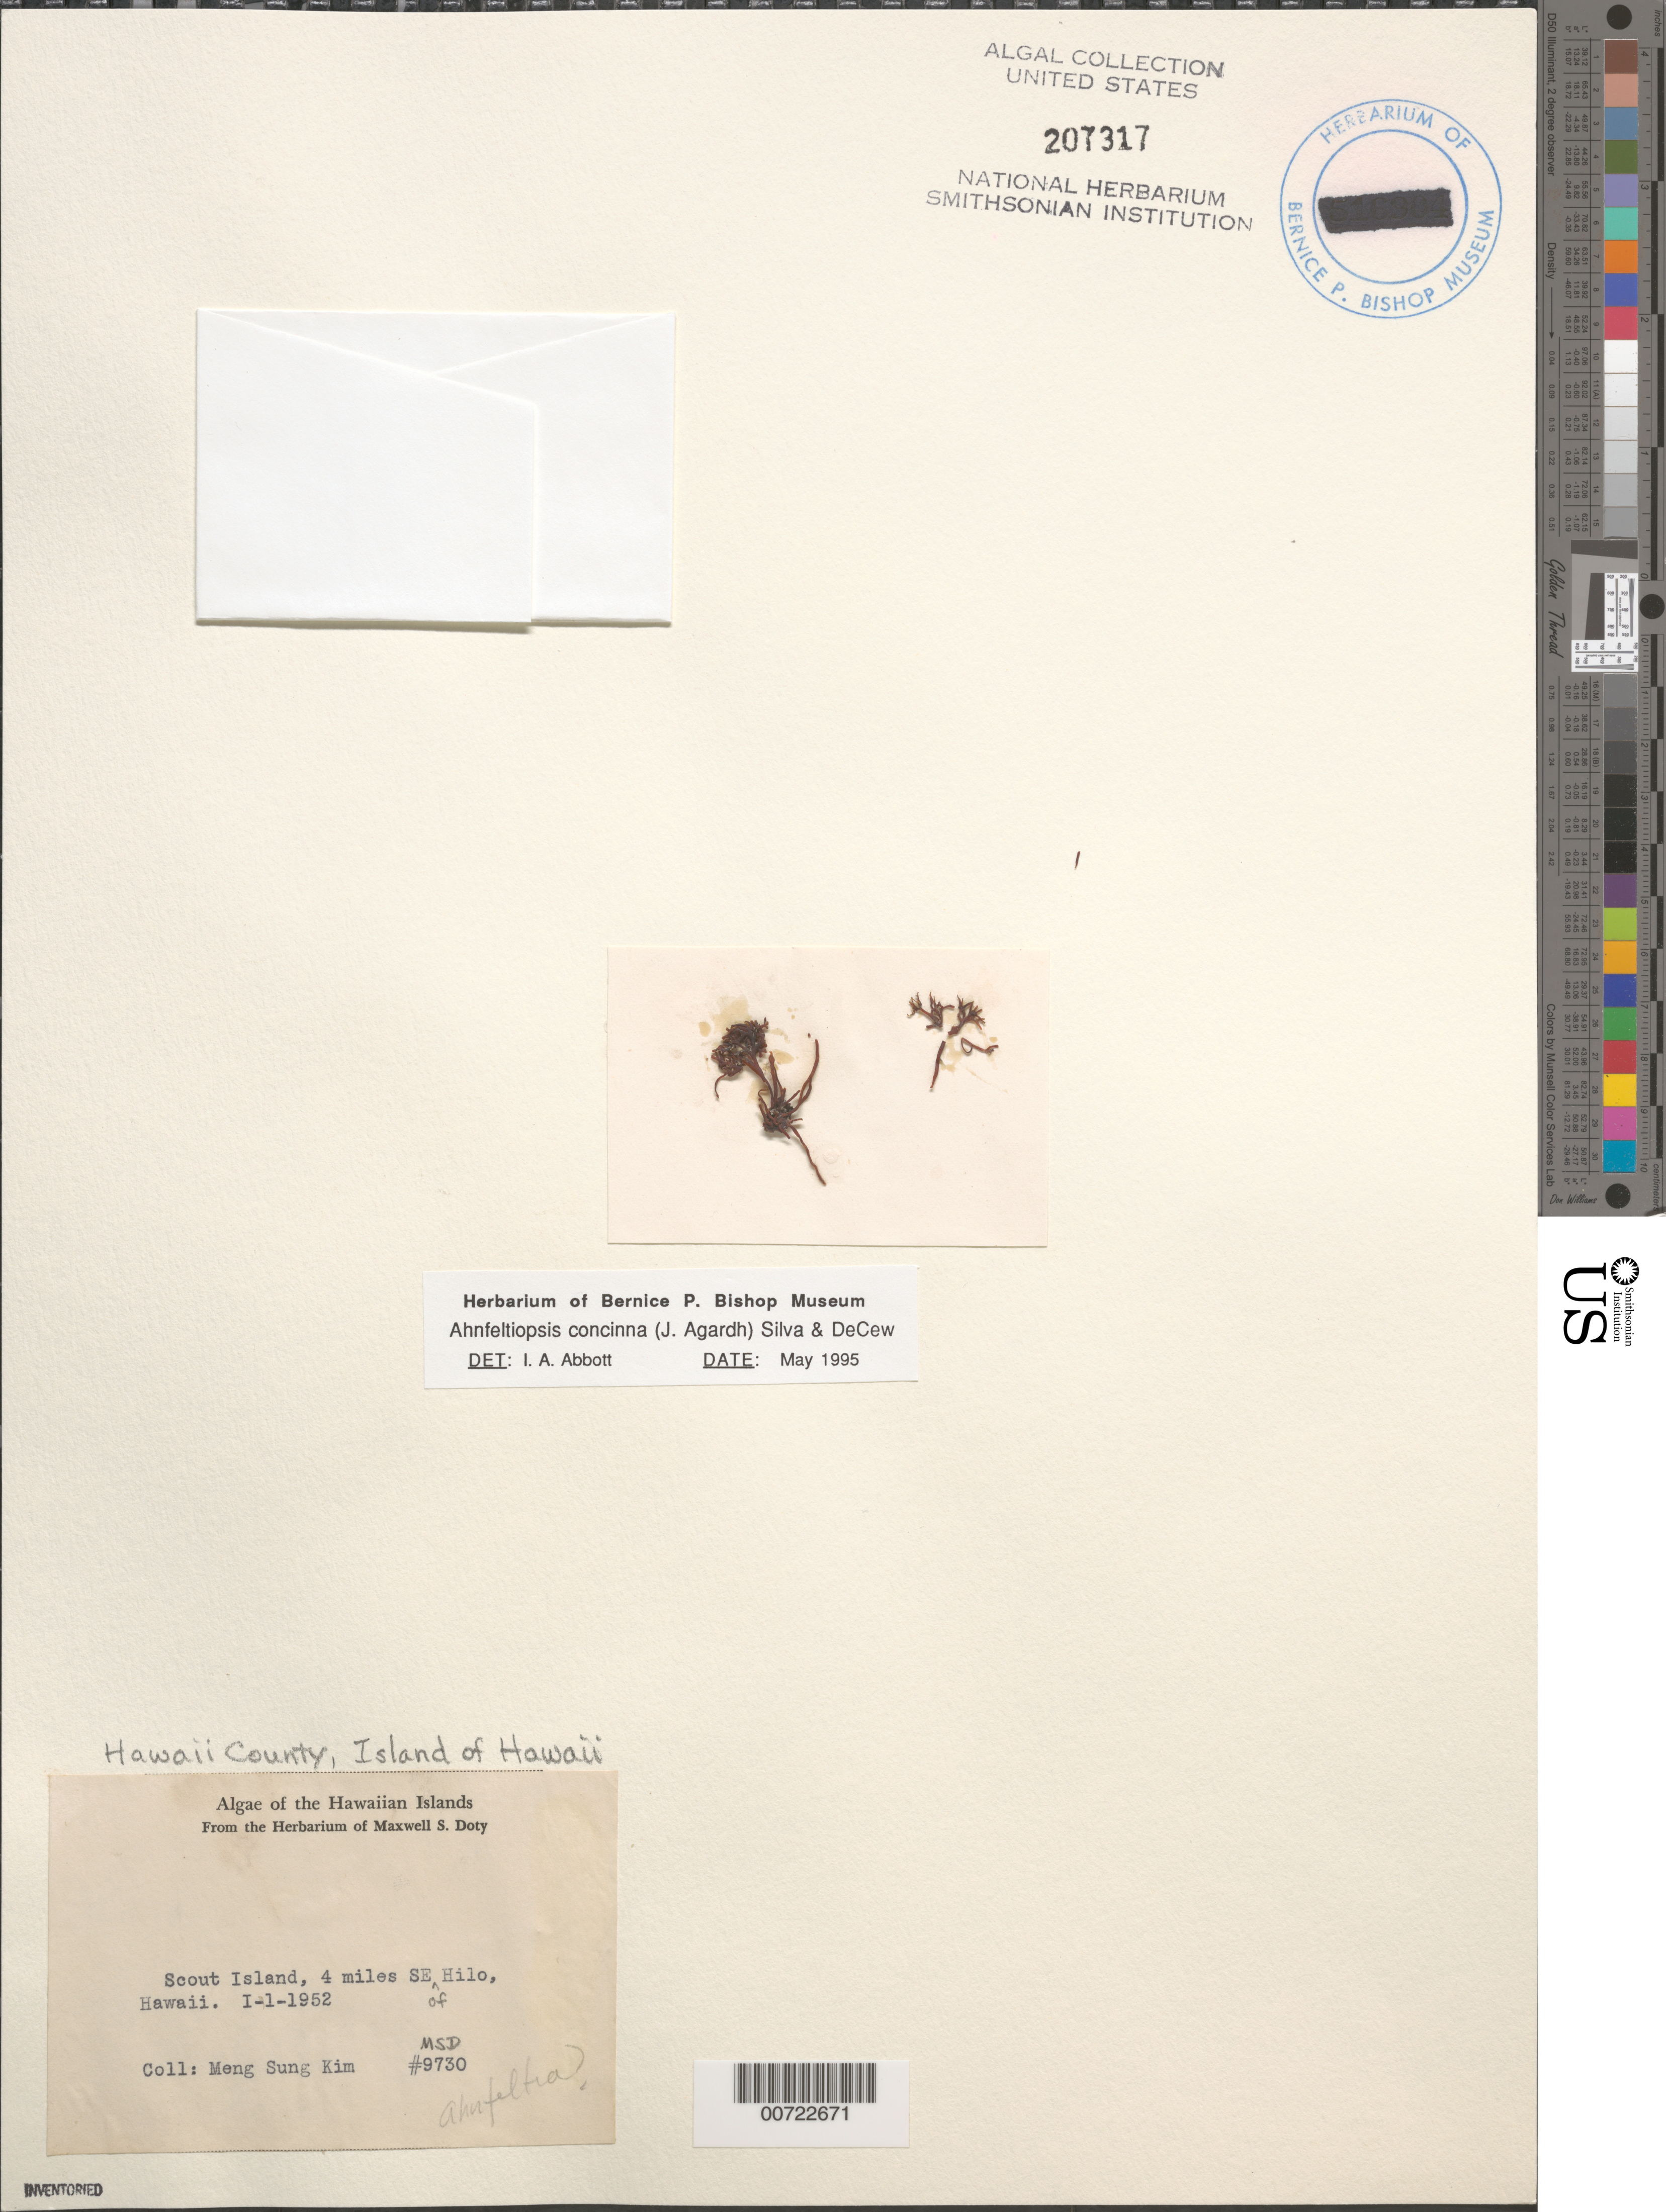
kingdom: Plantae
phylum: Rhodophyta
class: Florideophyceae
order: Gigartinales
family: Phyllophoraceae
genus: Gymnogongrus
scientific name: Gymnogongrus durvillei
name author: (Bory) M.S.Calderon & S.M. Boo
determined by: Algae name updating Project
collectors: M. S. Kim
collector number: MSD 9730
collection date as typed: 01 Jan 1952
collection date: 1952-01-01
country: United States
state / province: Hawaii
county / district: Hawaii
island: Hawaii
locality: Scout Island, 4 miles southeast of Hilo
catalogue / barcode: US 207317